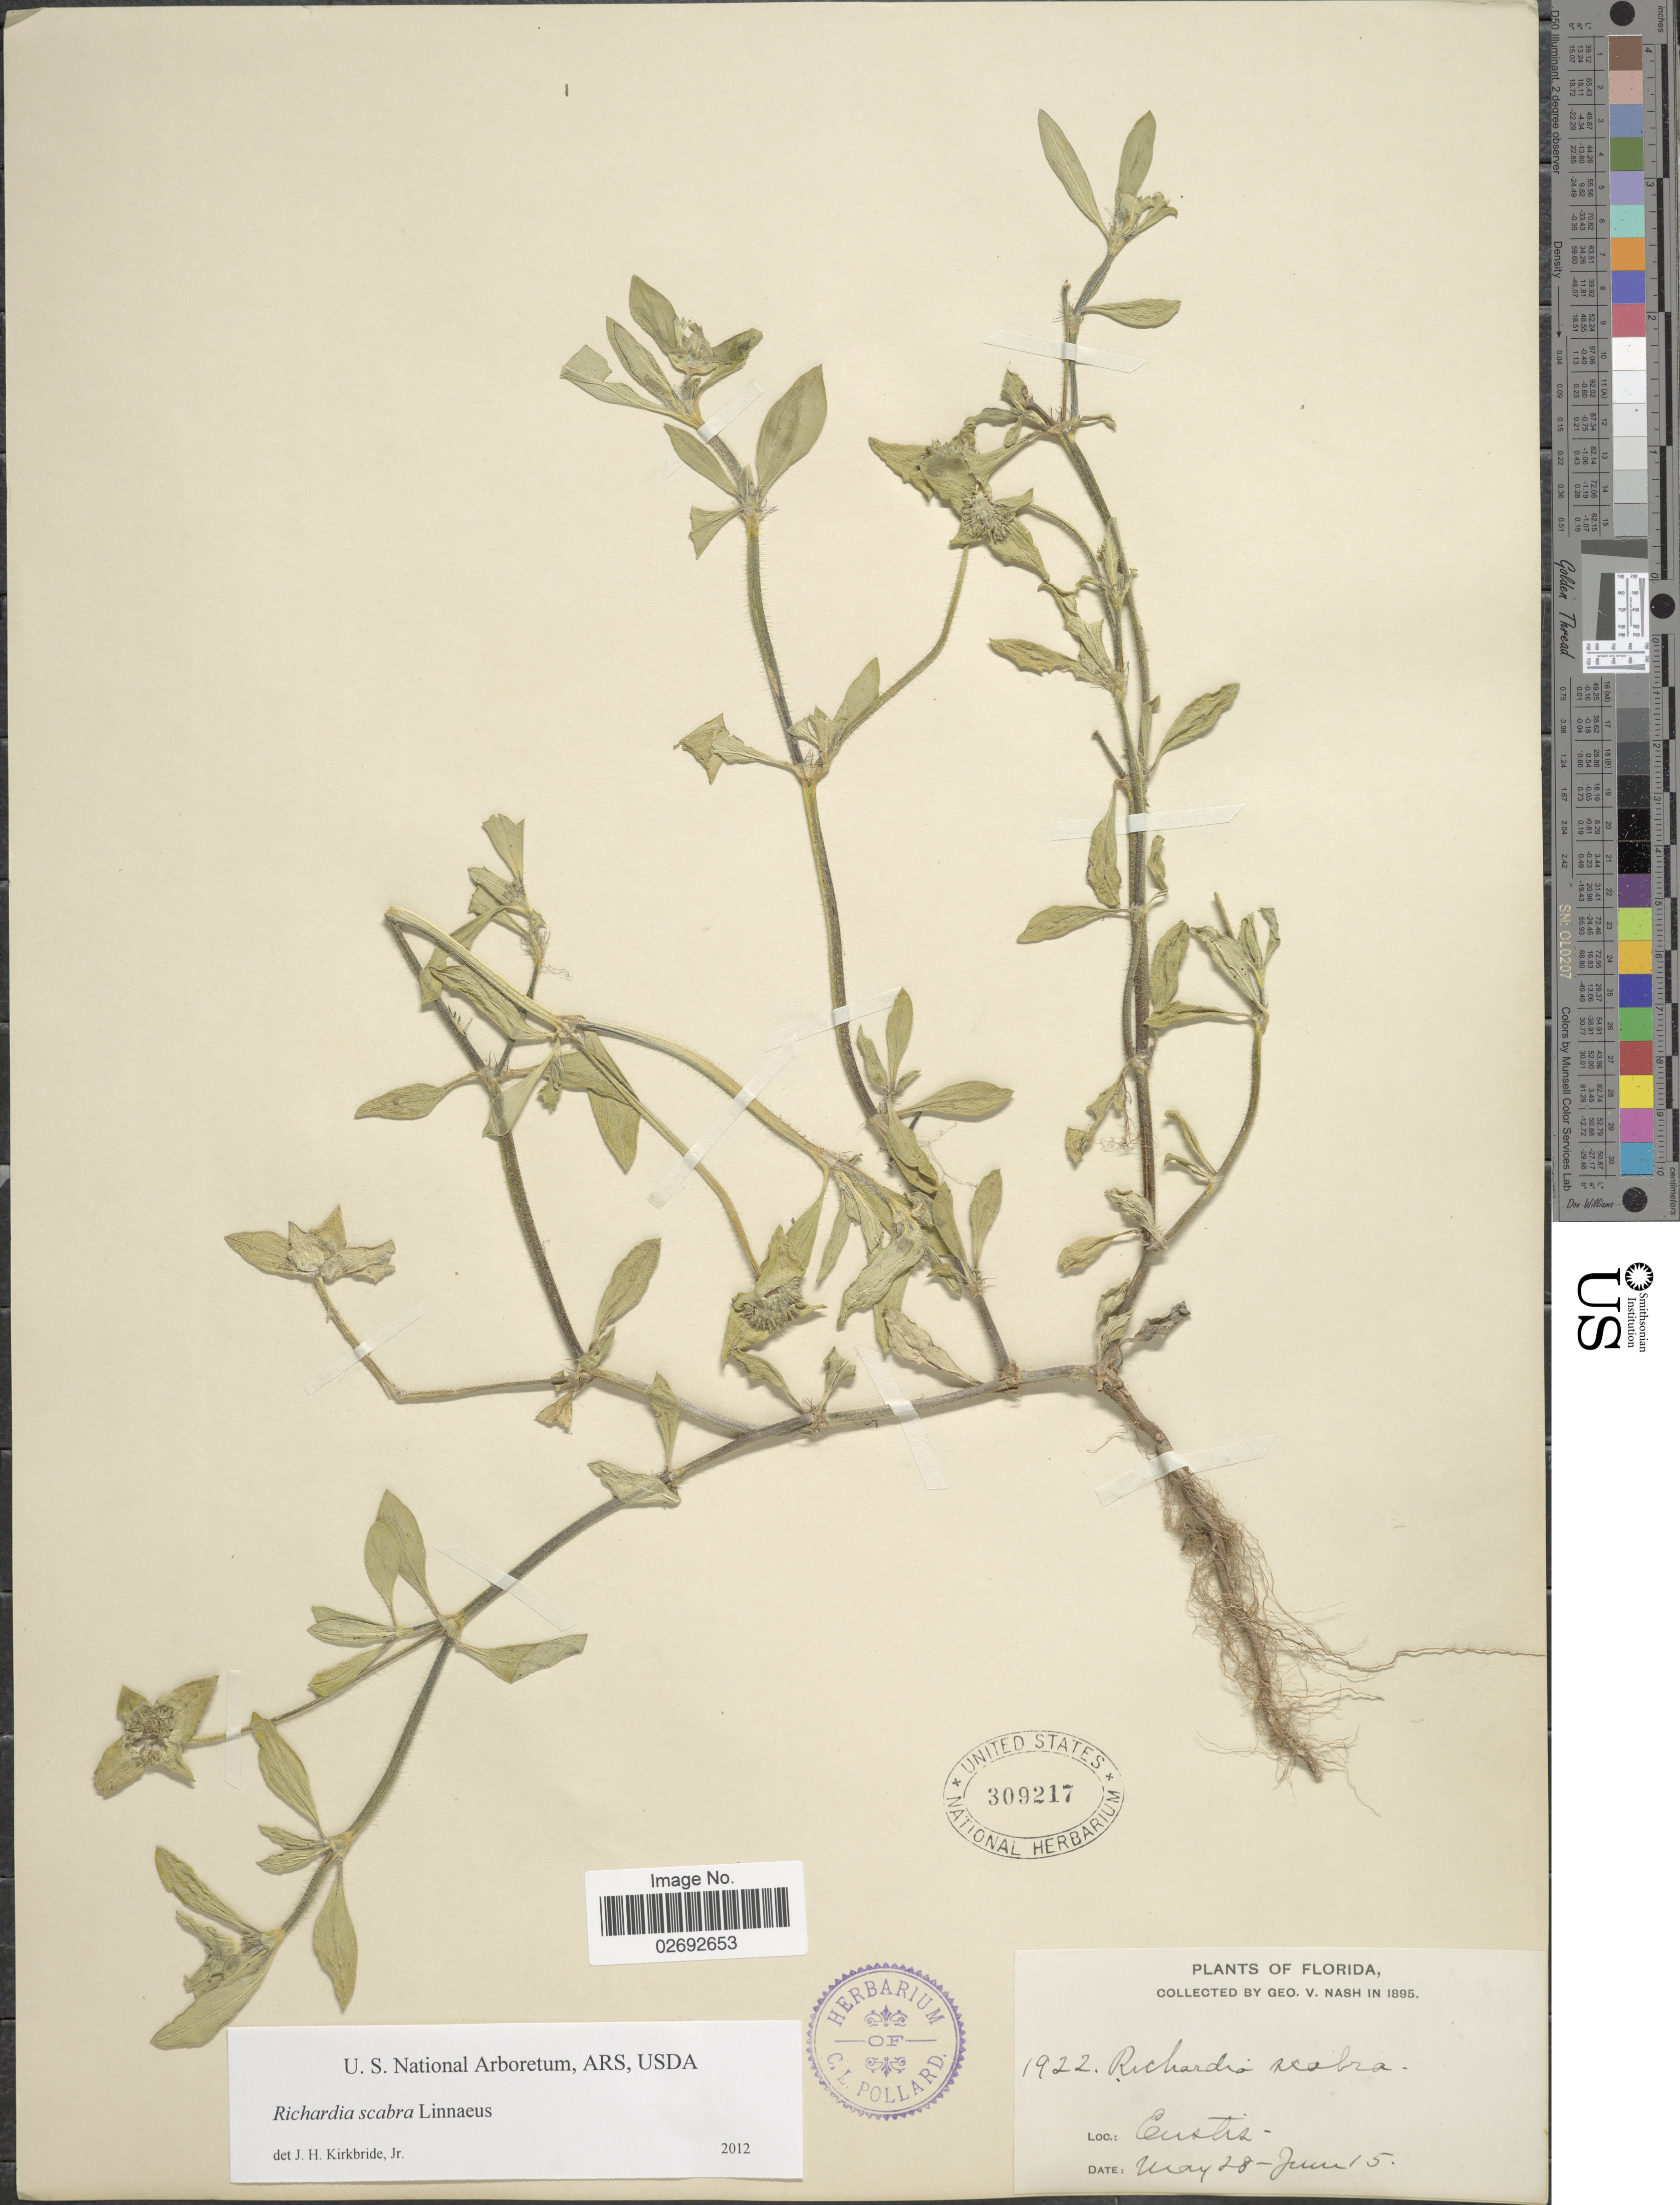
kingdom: Plantae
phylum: Tracheophyta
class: Magnoliopsida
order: Gentianales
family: Rubiaceae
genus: Richardia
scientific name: Richardia scabra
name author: L.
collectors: G. V. Nash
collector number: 1922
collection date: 1895-05-25/1895-06-15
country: United States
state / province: Florida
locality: Eustis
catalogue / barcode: US 309217